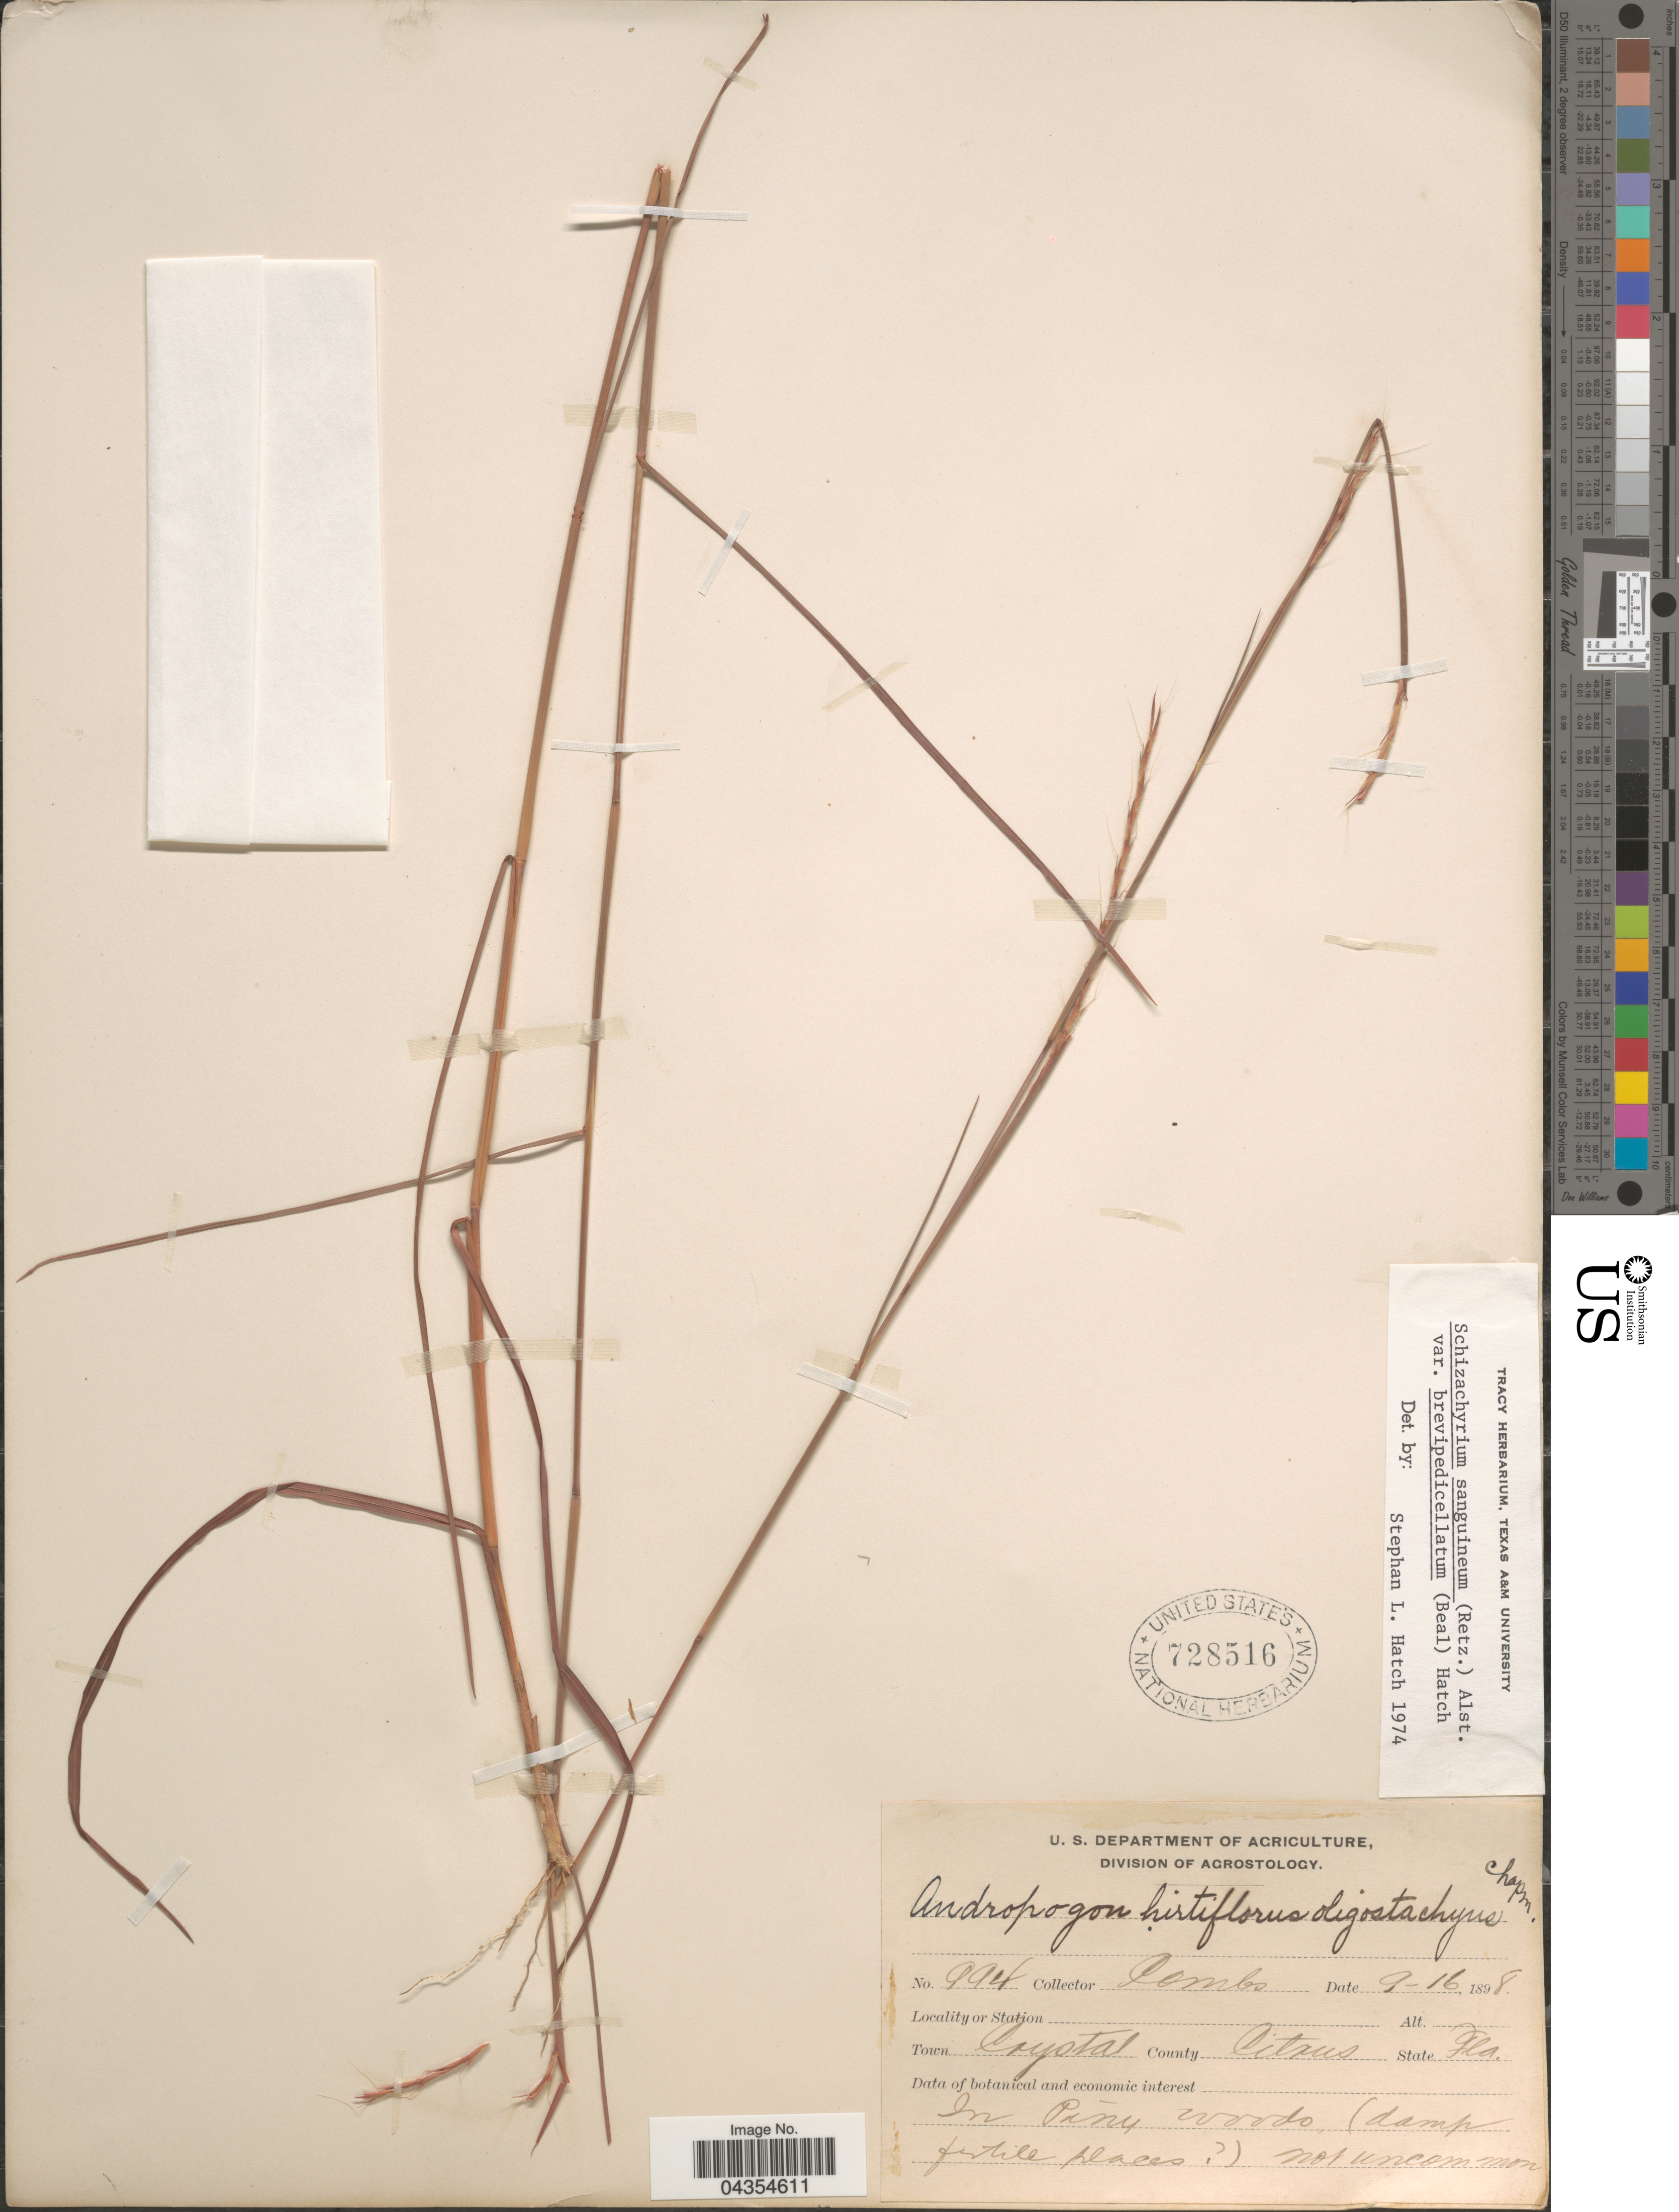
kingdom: Plantae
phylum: Tracheophyta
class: Liliopsida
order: Poales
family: Poaceae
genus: Schizachyrium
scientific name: Schizachyrium sanguineum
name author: (Retz.) Alston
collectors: -. Combs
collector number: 994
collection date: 1898-09-16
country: United States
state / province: Florida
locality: Town Crystal. County Citrus.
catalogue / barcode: US 728516